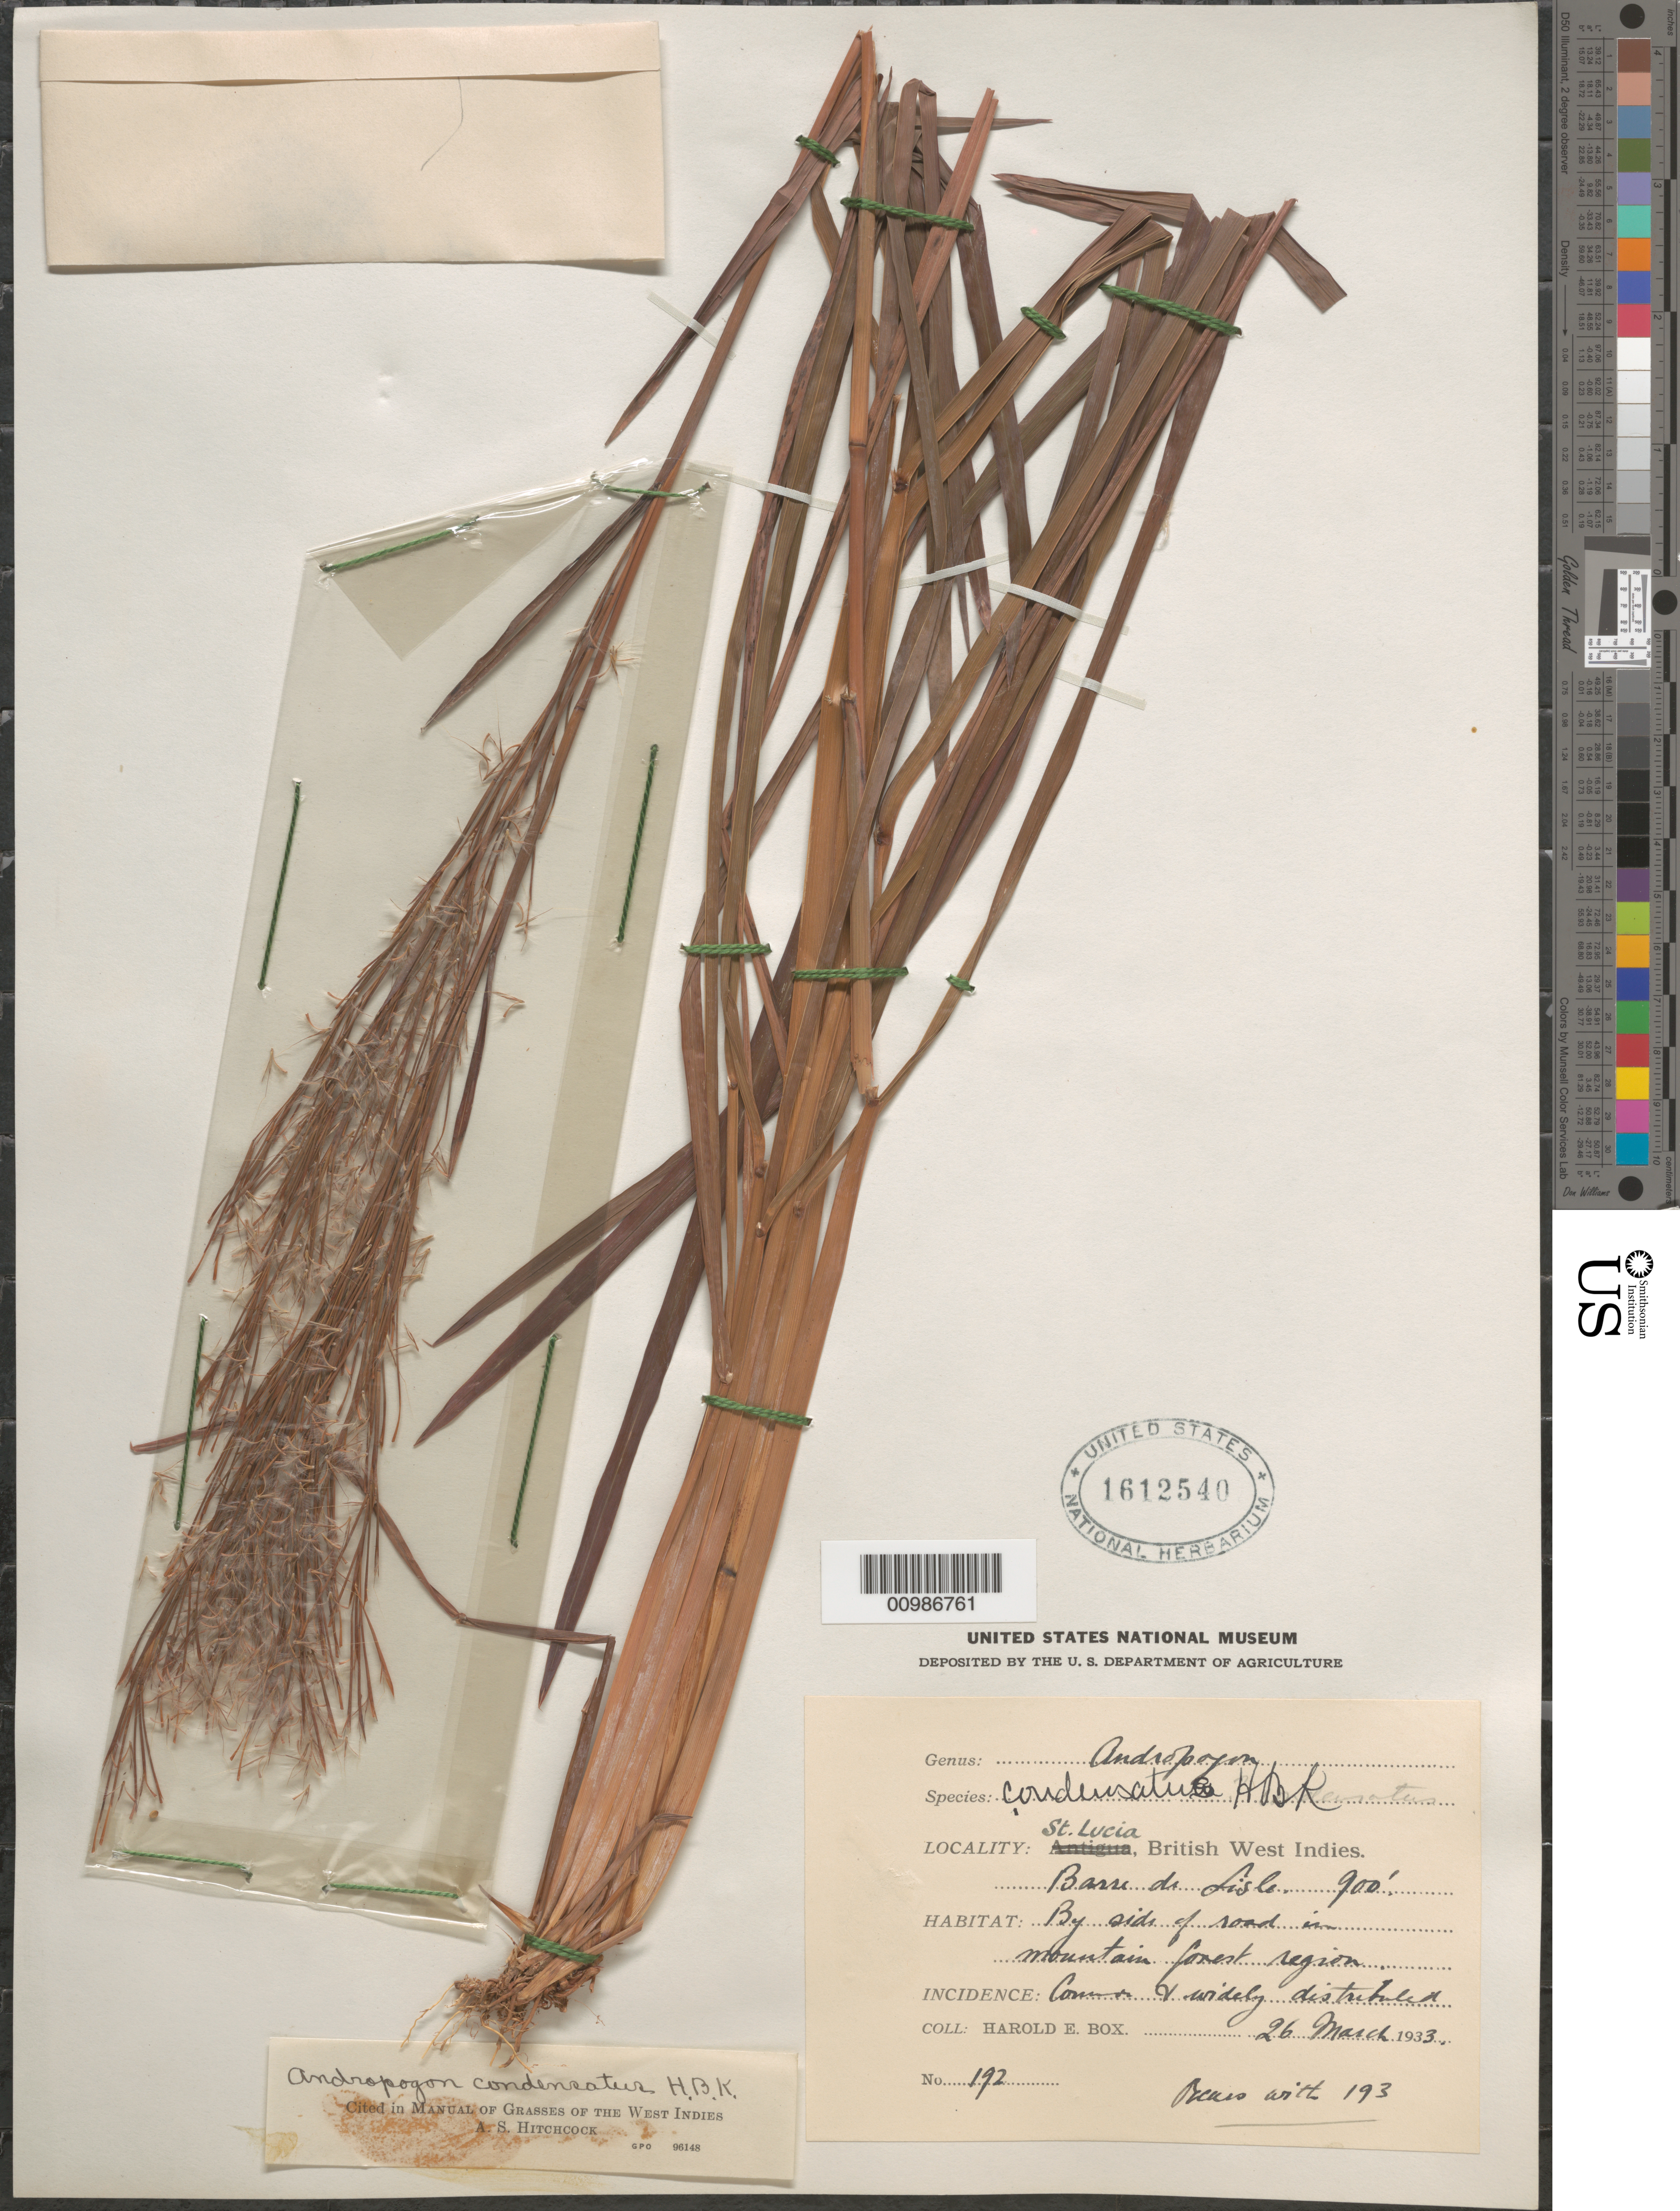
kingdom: Plantae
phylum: Tracheophyta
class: Liliopsida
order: Poales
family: Poaceae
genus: Andropogon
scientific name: Andropogon condensatus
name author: Kunth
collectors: H. E. Box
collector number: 192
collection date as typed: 26 Mar 1933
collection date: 1933-03-26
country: St. Lucia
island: St. Lucia I.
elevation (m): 274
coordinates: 0 N, 0 E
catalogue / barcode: US 1612540